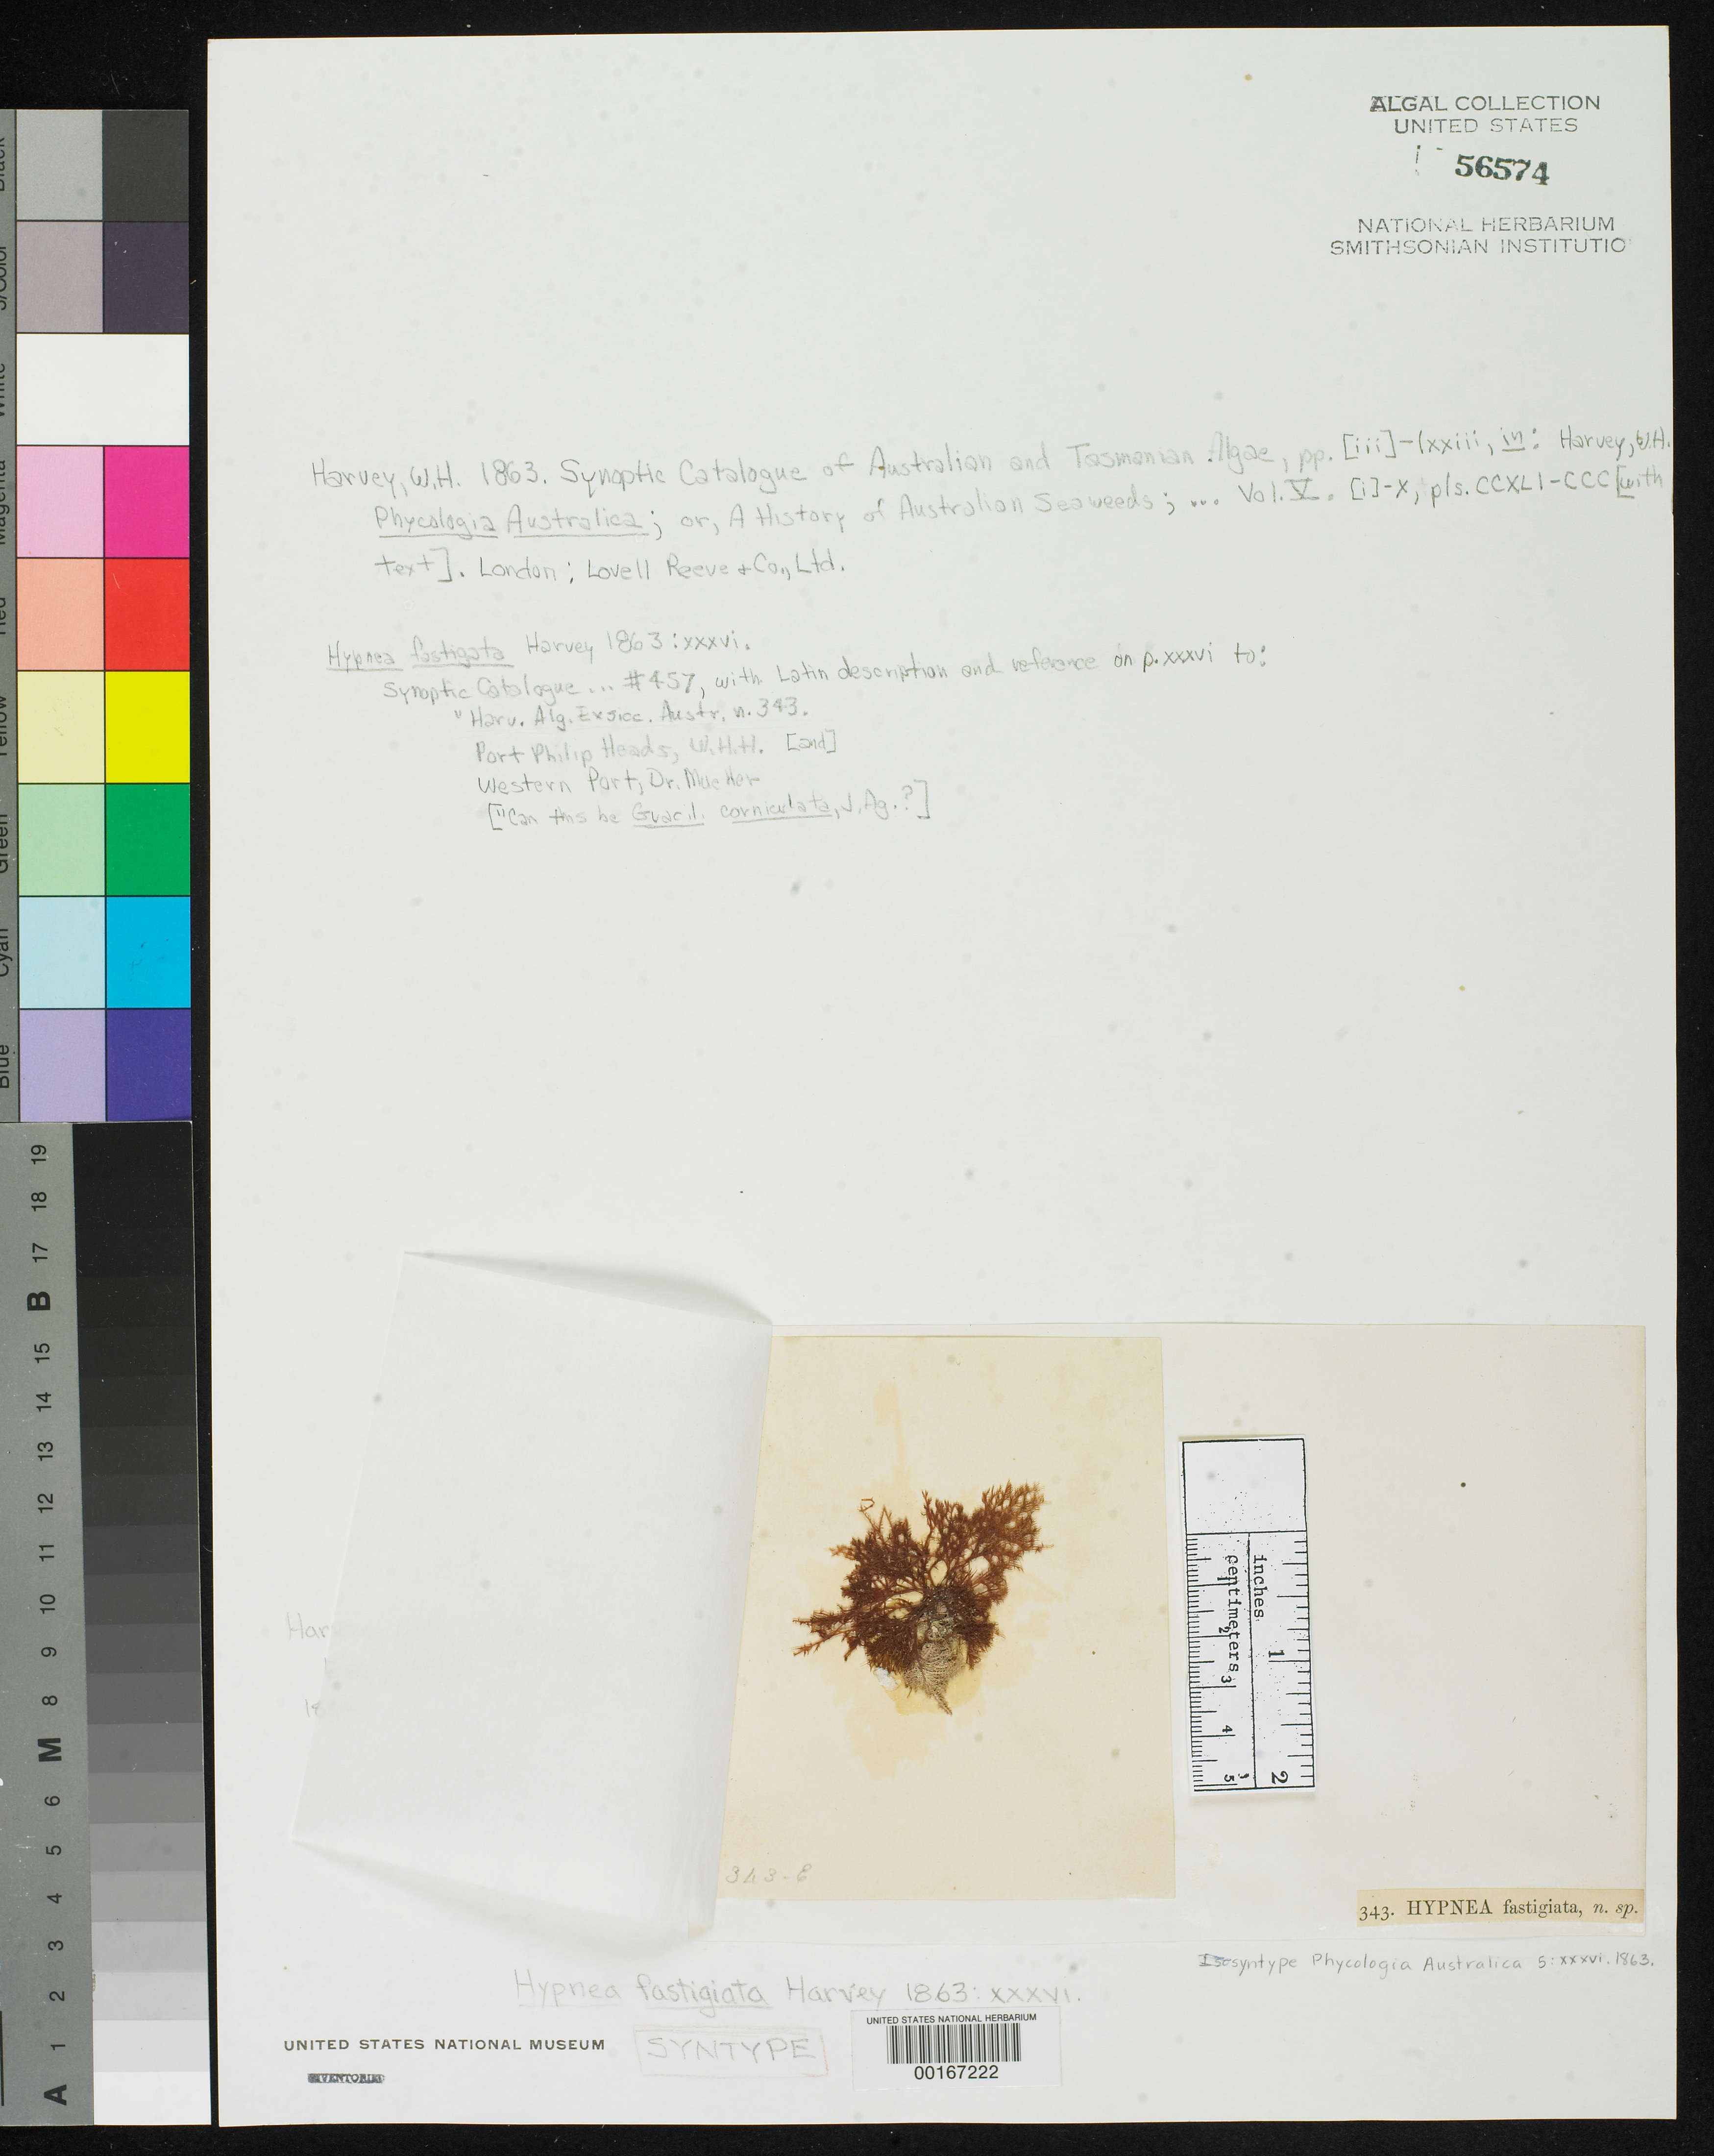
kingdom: Plantae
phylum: Rhodophyta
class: Florideophyceae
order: Gigartinales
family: Cystocloniaceae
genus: Hypnea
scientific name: Hypnea fastigiata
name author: Harv.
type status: Syntype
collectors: W. Harvey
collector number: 343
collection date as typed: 1854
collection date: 1854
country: Australia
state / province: Victoria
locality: Western Port and Port Phillip Heads.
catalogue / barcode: US 56574